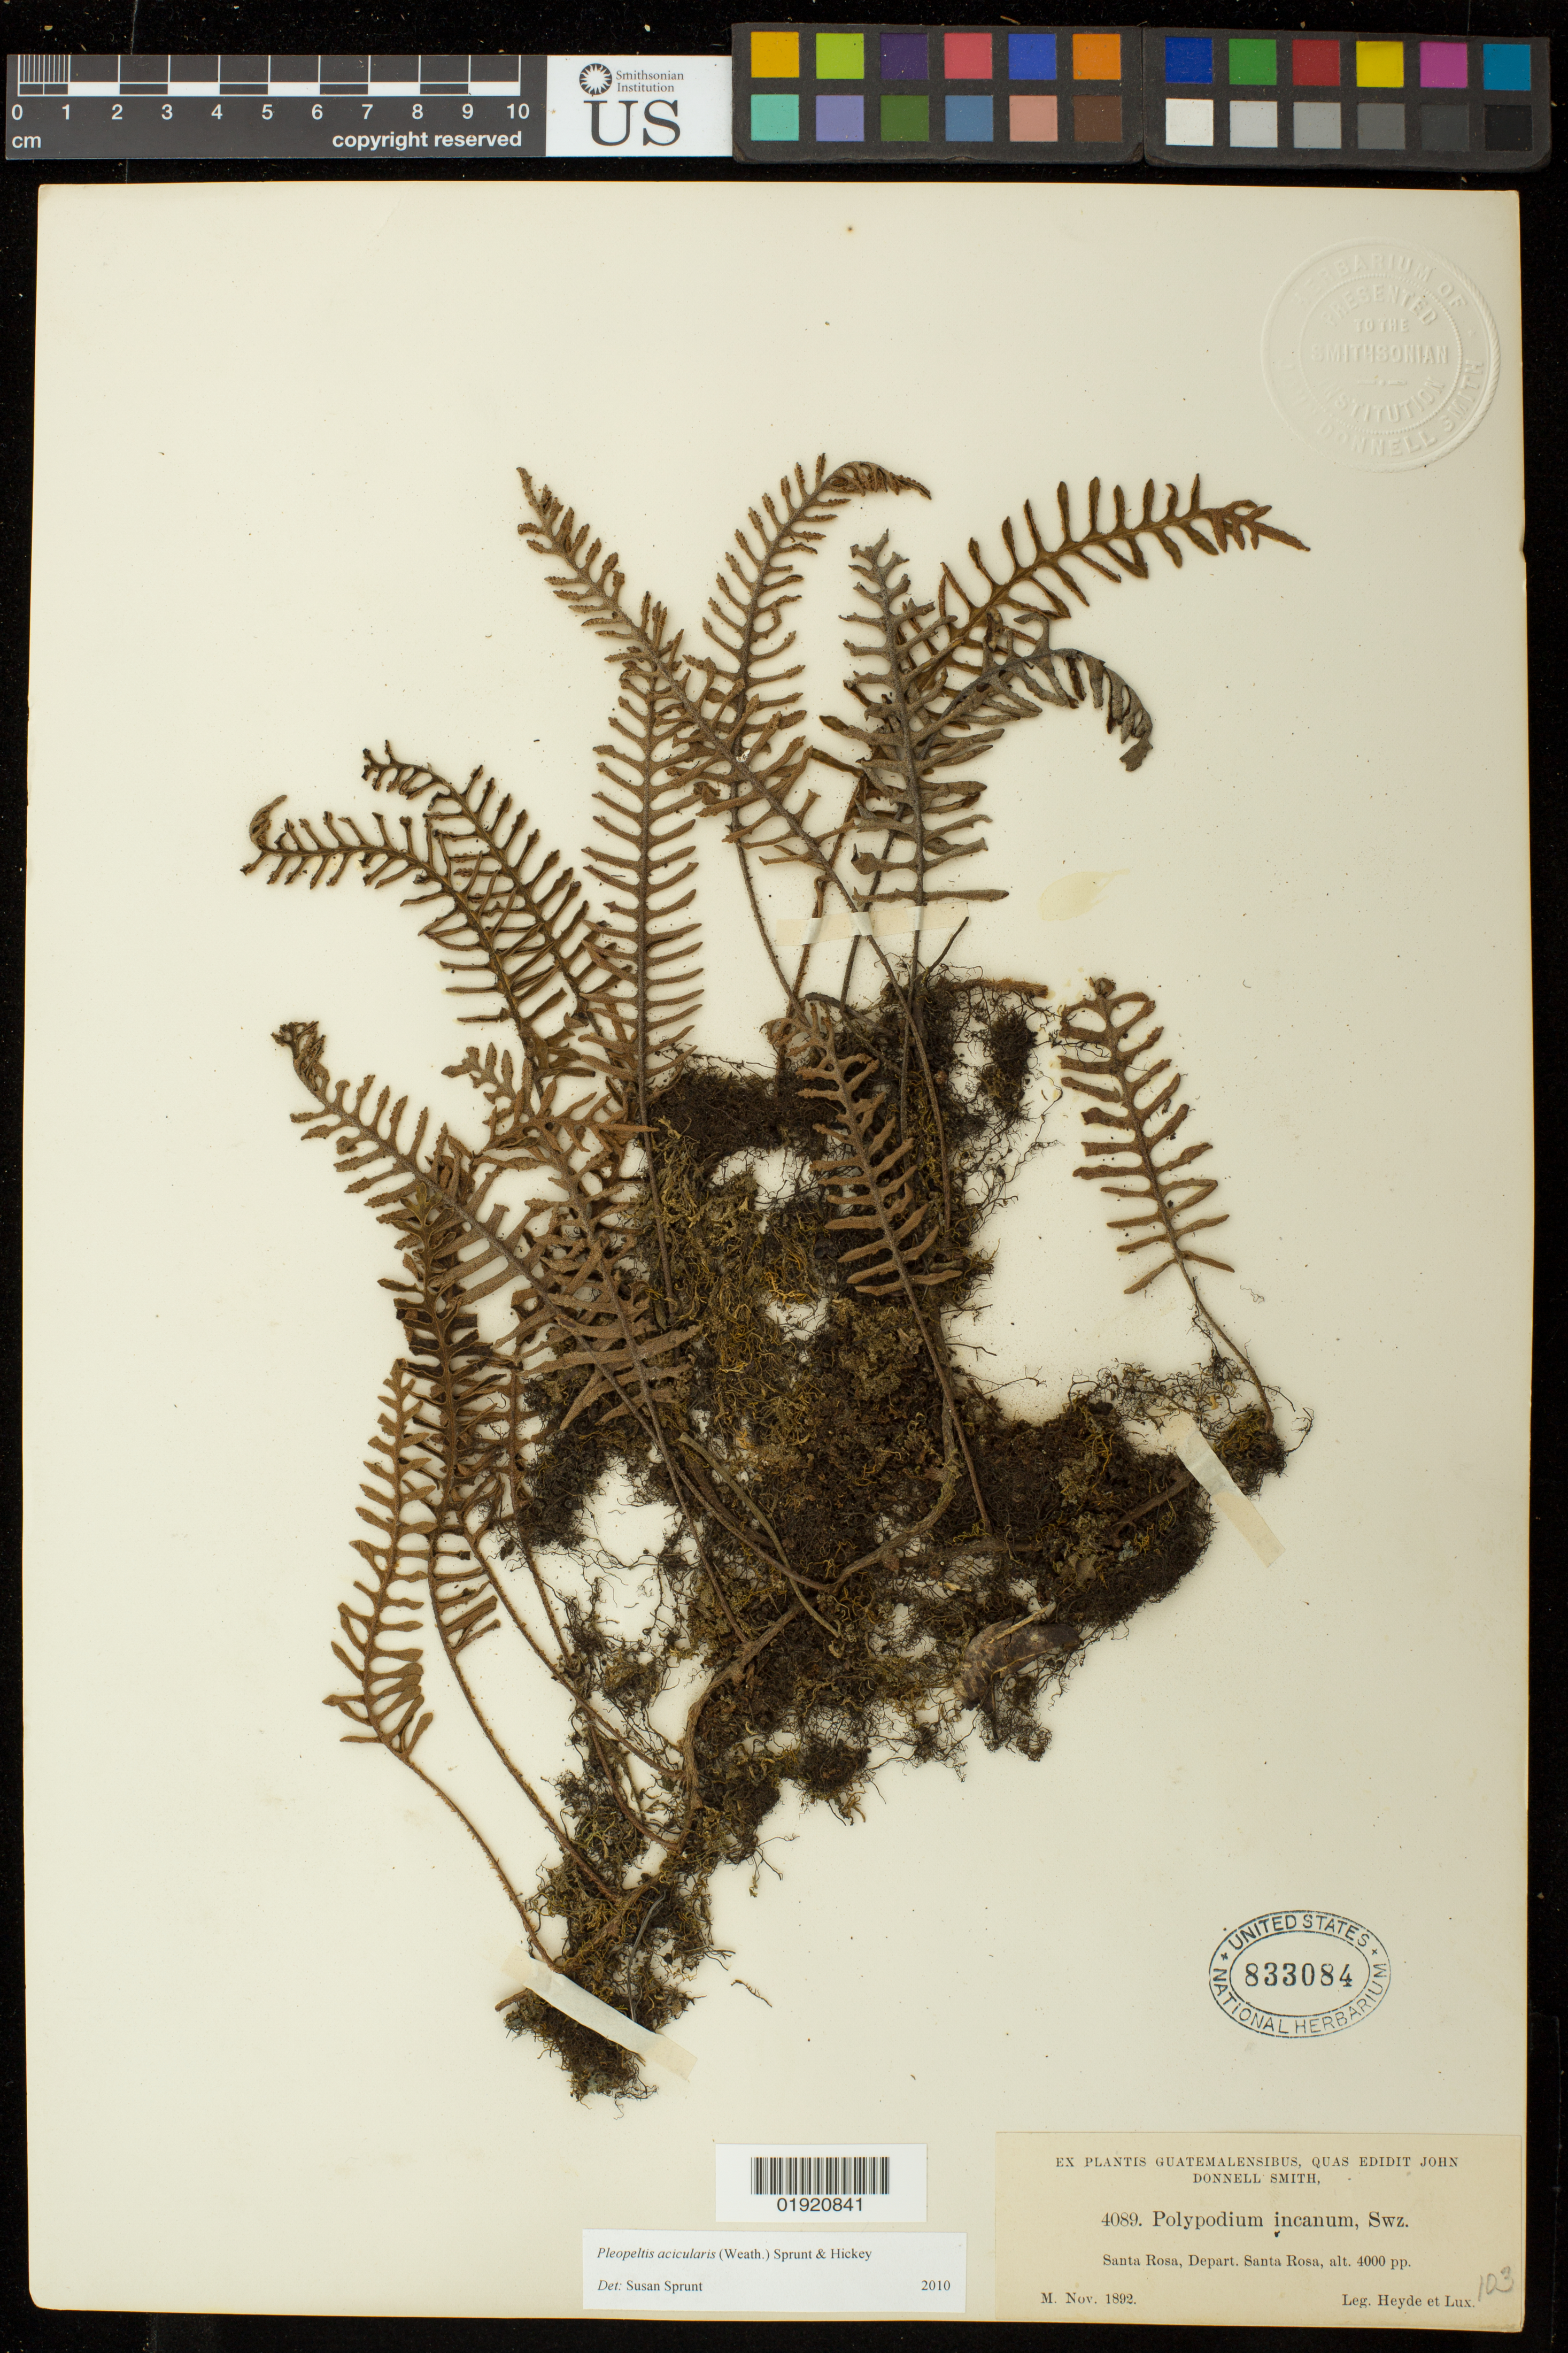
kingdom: Plantae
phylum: Tracheophyta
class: Polypodiopsida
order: Polypodiales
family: Polypodiaceae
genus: Pleopeltis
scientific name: Pleopeltis acicularis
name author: (Weath.) A.R. Sm. & Krömer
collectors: E. T. Heyde & E. Lux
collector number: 4089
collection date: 1892-11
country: Guatemala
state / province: Santa Rosa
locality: Guatemala. Santa Rosa, Depart. Santa Rosa.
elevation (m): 1219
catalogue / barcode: US 833084